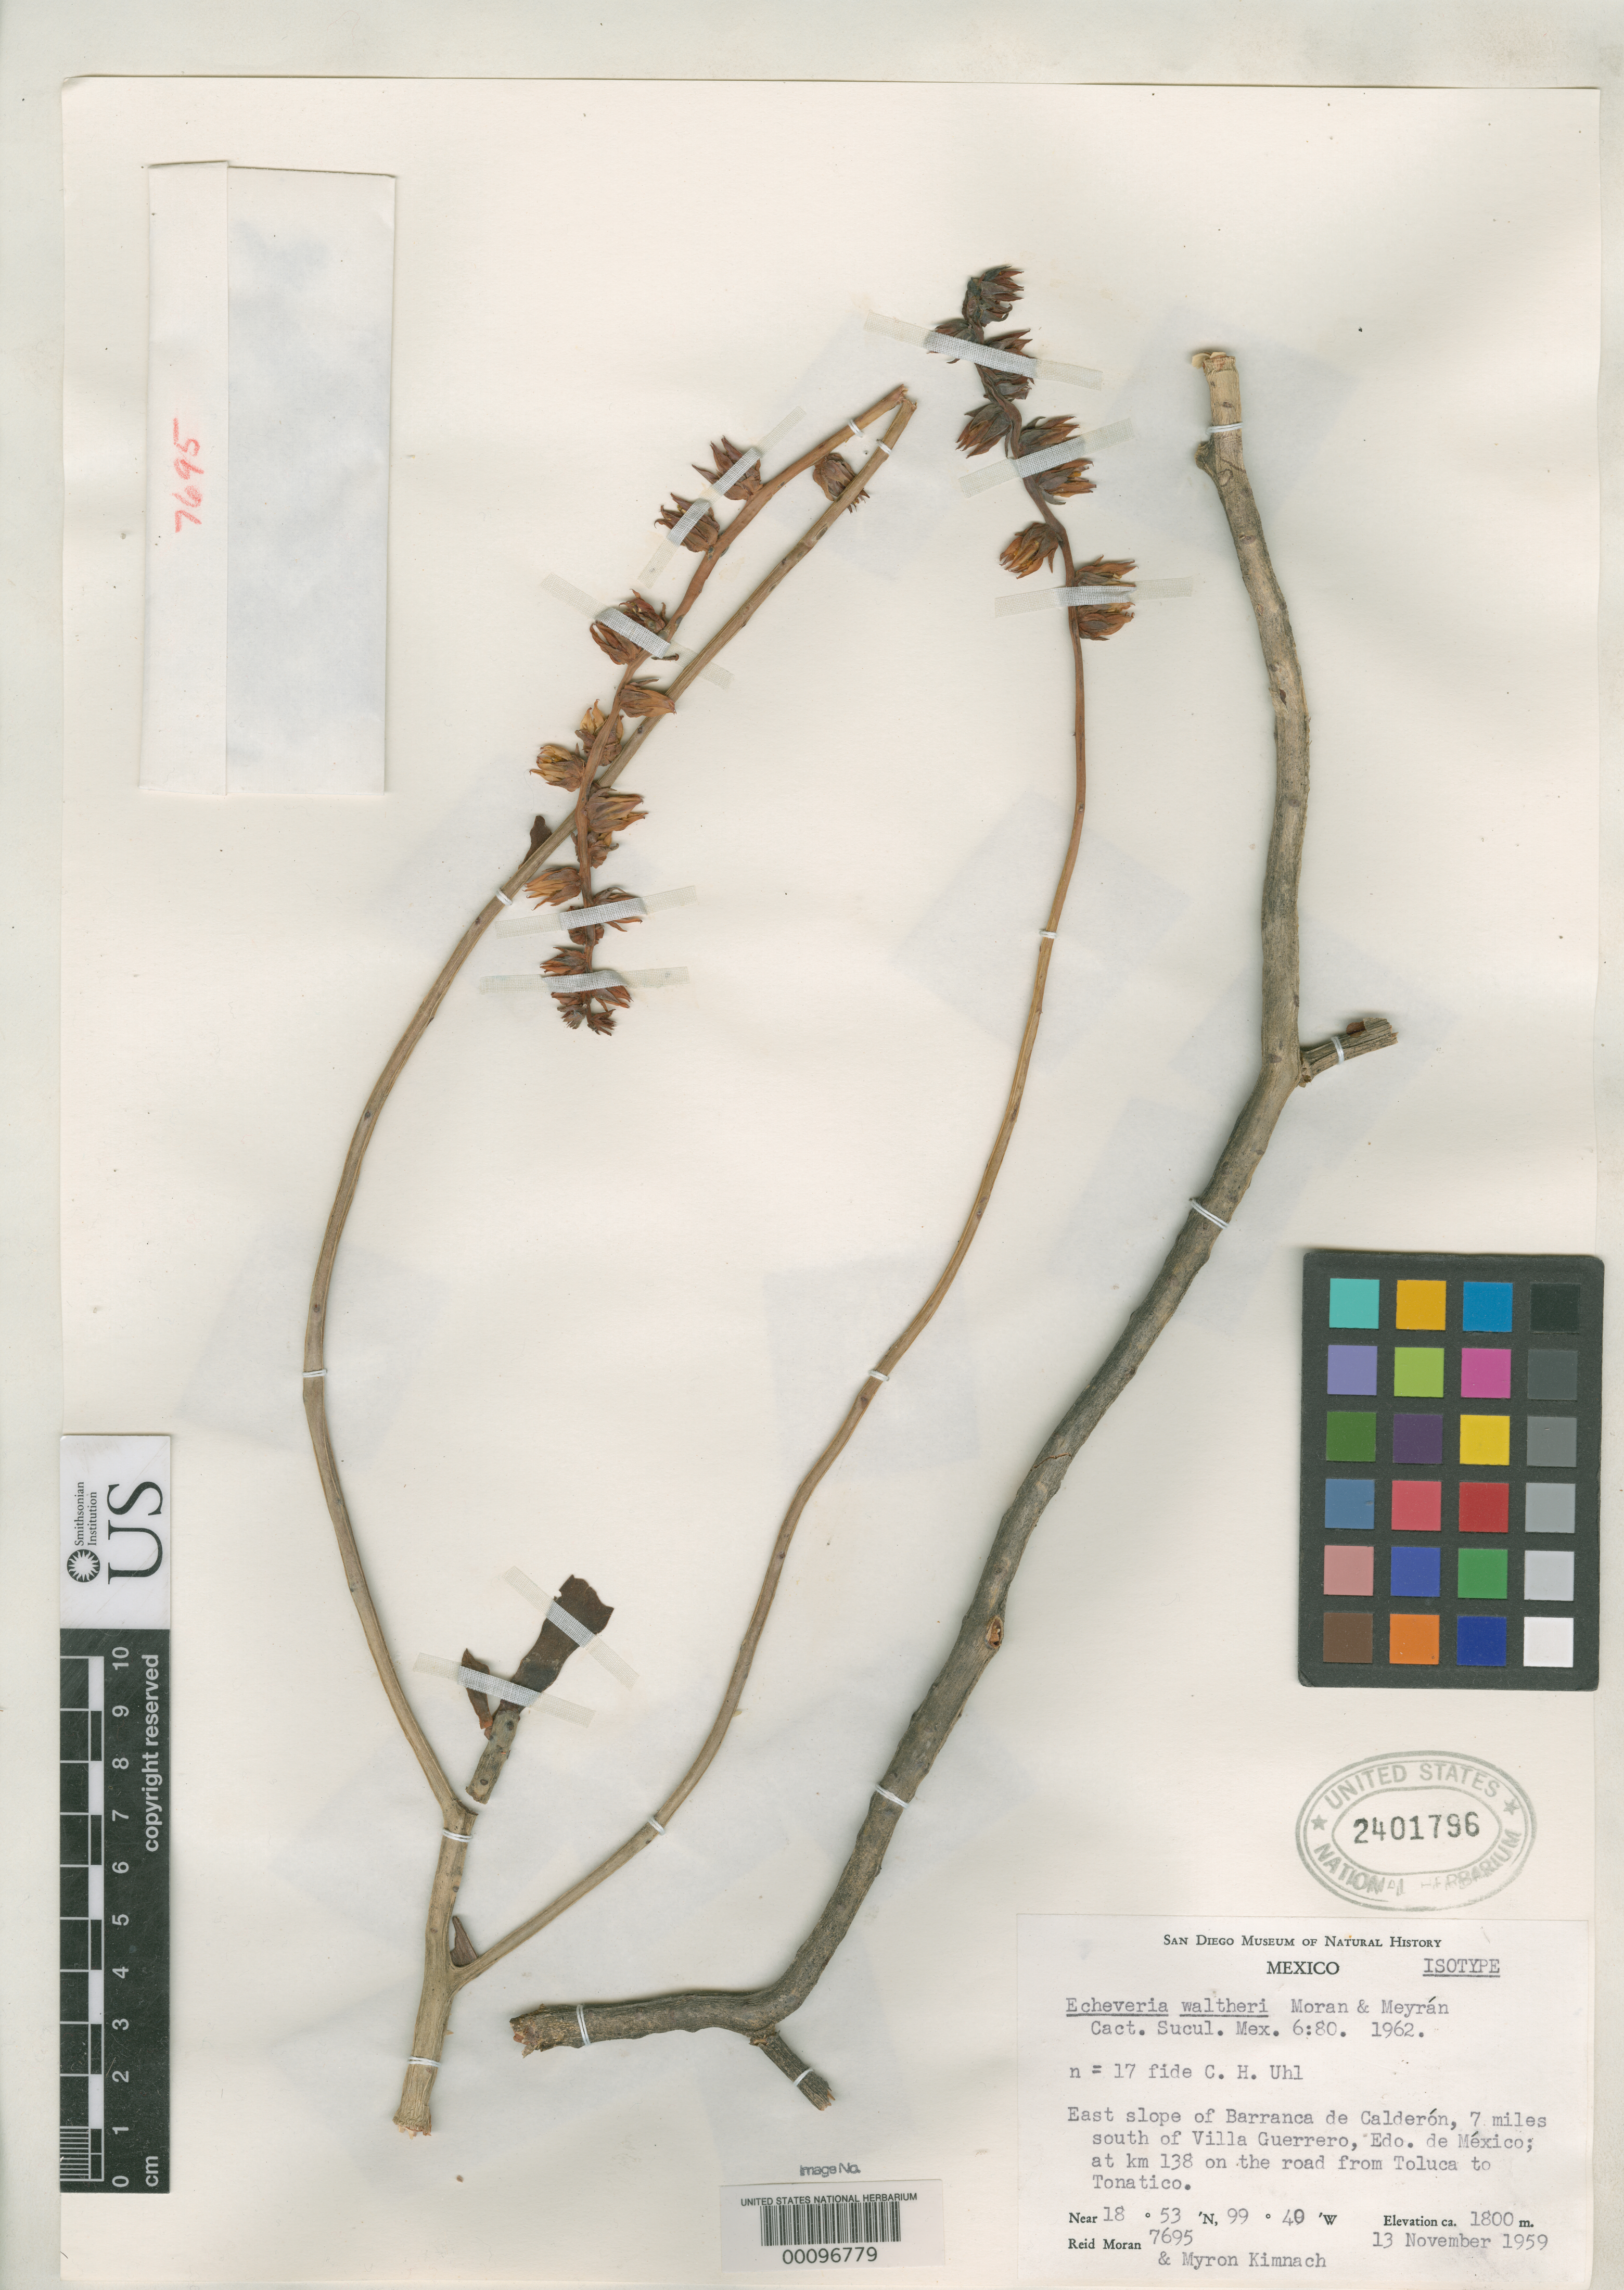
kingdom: Plantae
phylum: Tracheophyta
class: Magnoliopsida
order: Saxifragales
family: Crassulaceae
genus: Echeveria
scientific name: Echeveria waltheri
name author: Moran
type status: Isotype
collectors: R. V. Moran & M. W. Kimnach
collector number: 7695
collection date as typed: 13 Nov 1959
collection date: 1959-11-13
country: Mexico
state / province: México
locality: E slope of Barranca de Calderon, 7 mi S of Villa Guerrero, km 138 on road from Toluca to Tonatico.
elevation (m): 1800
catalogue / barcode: US 2401796